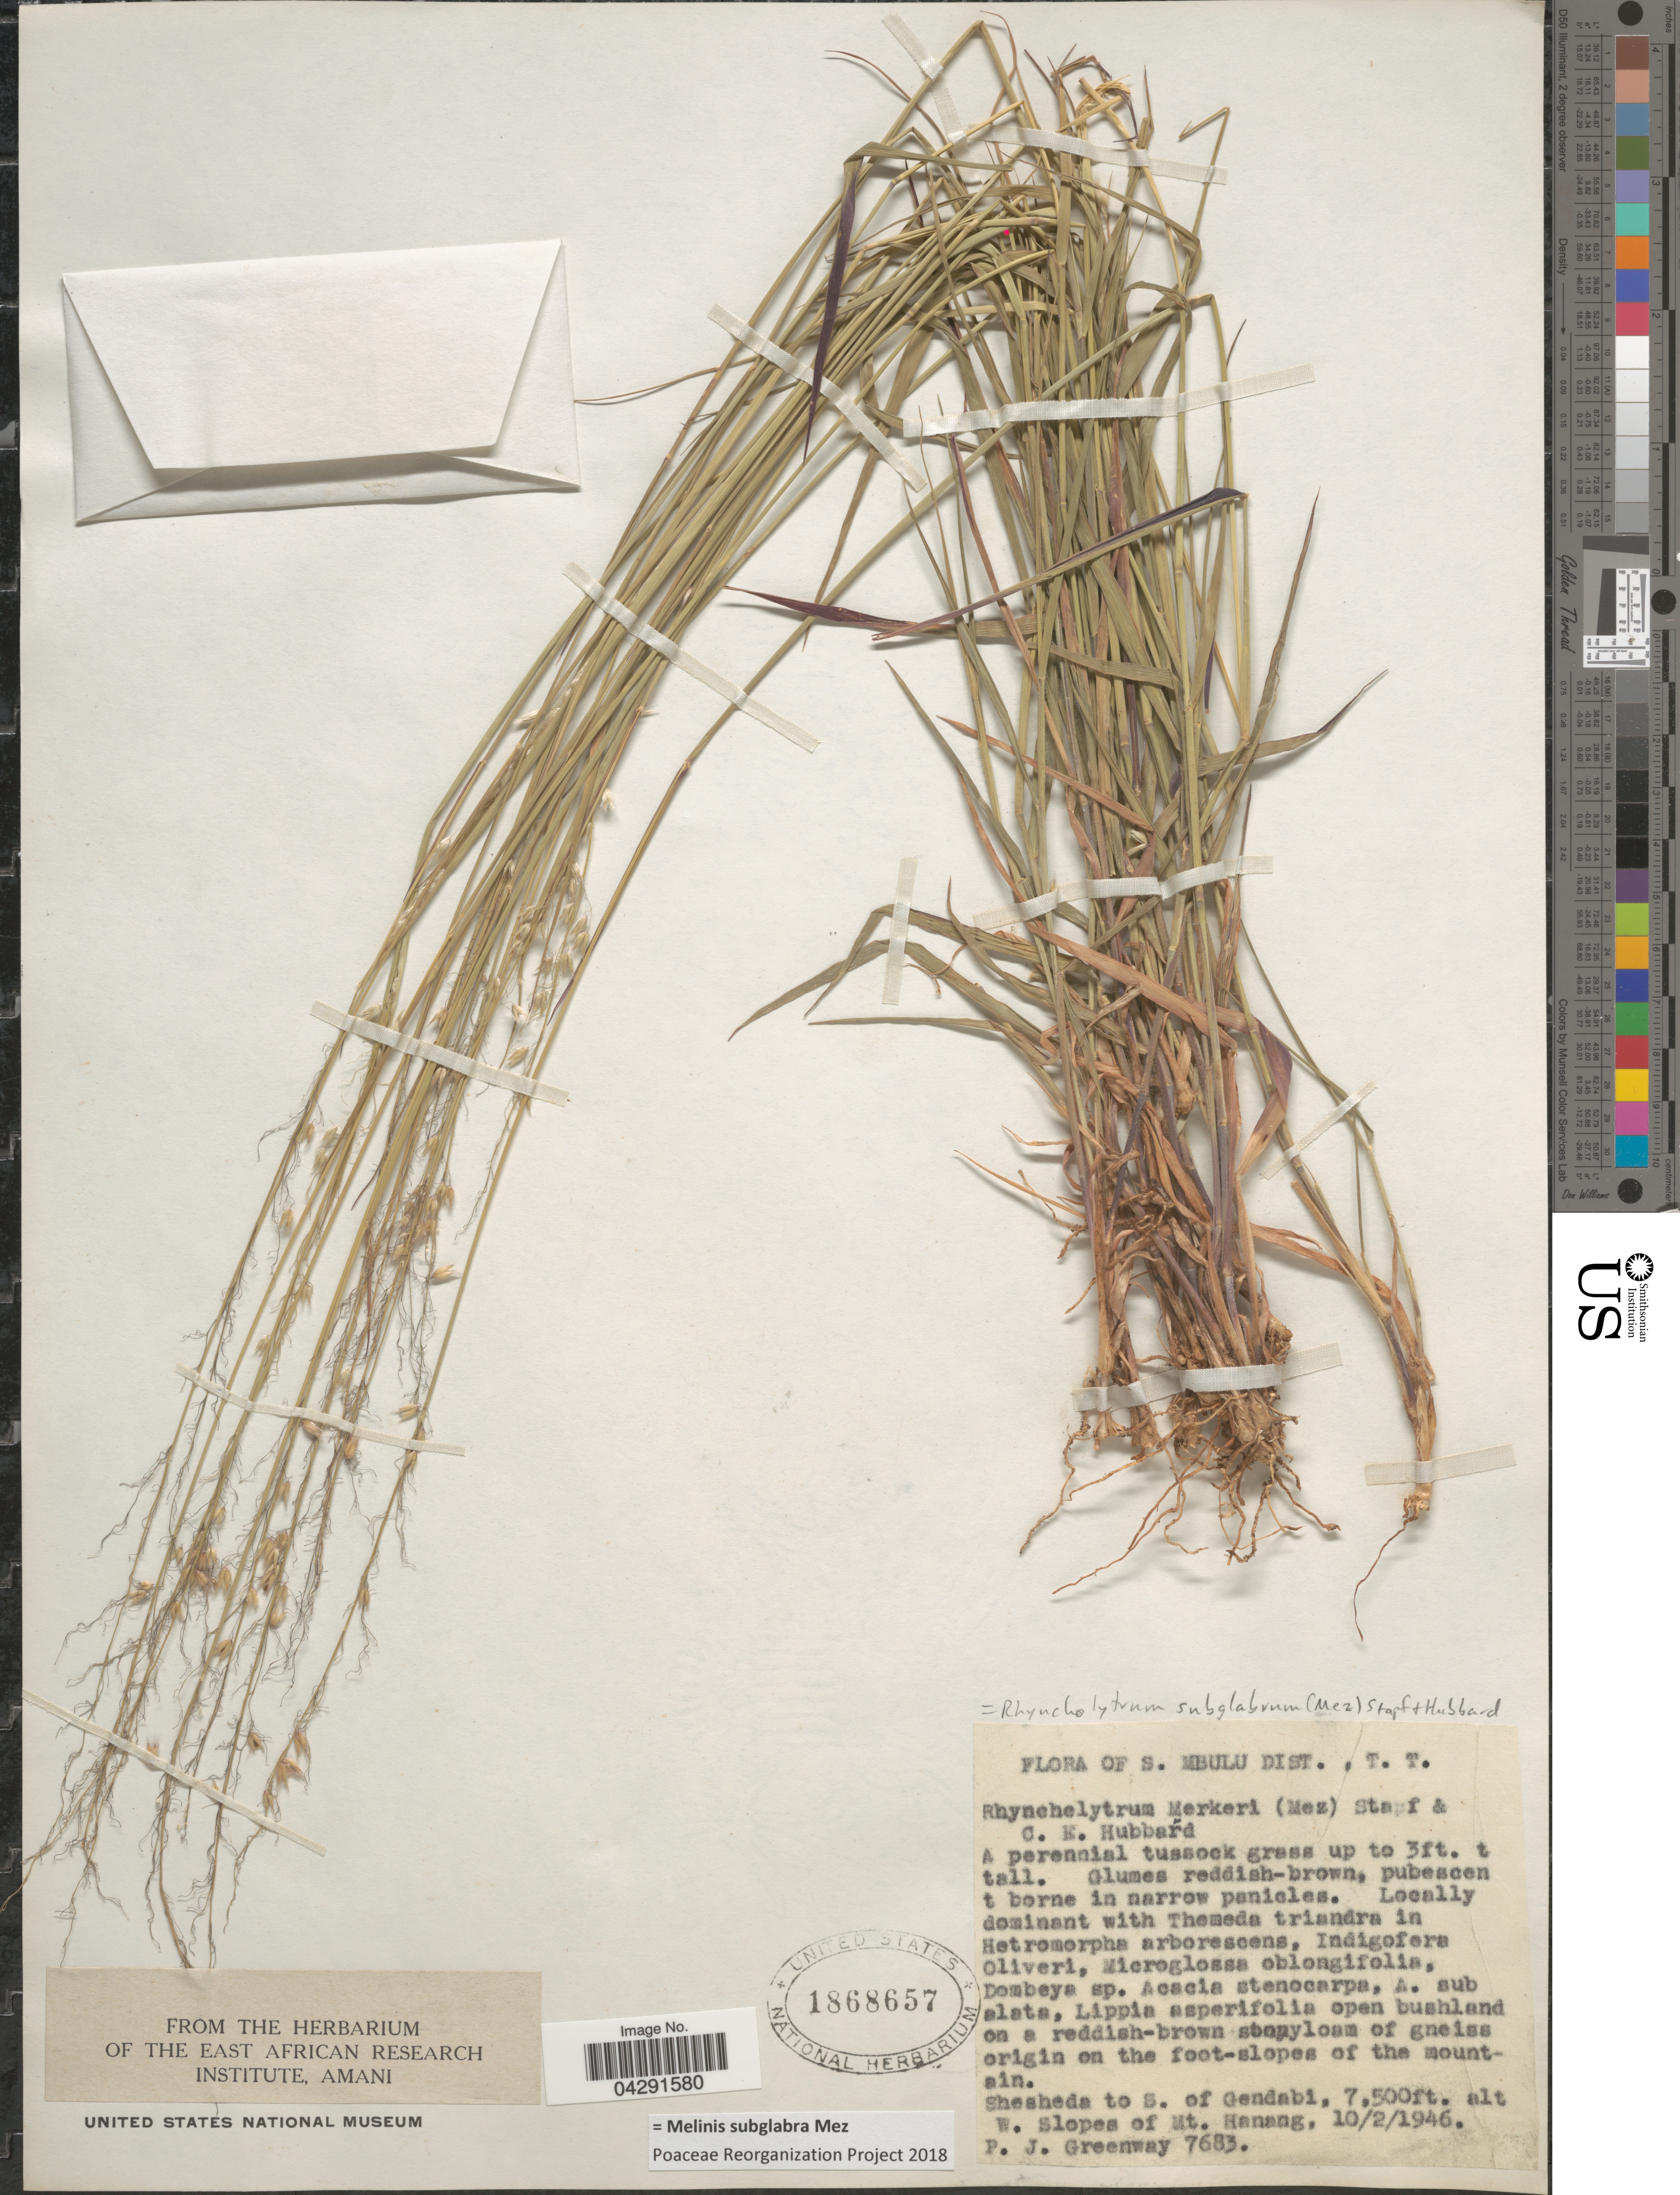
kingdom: Plantae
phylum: Tracheophyta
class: Liliopsida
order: Poales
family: Poaceae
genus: Melinis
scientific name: Melinis subglabra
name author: Mez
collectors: P. J. Greenway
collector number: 7683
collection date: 1946-02-10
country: Tanzania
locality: S. Mbulu Dist., T. T. On he foot-slopes of the mountain. Shesheda to S. of Gendabi. W. Slopes of mt. Hanang.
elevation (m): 2286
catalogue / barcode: US 1868657